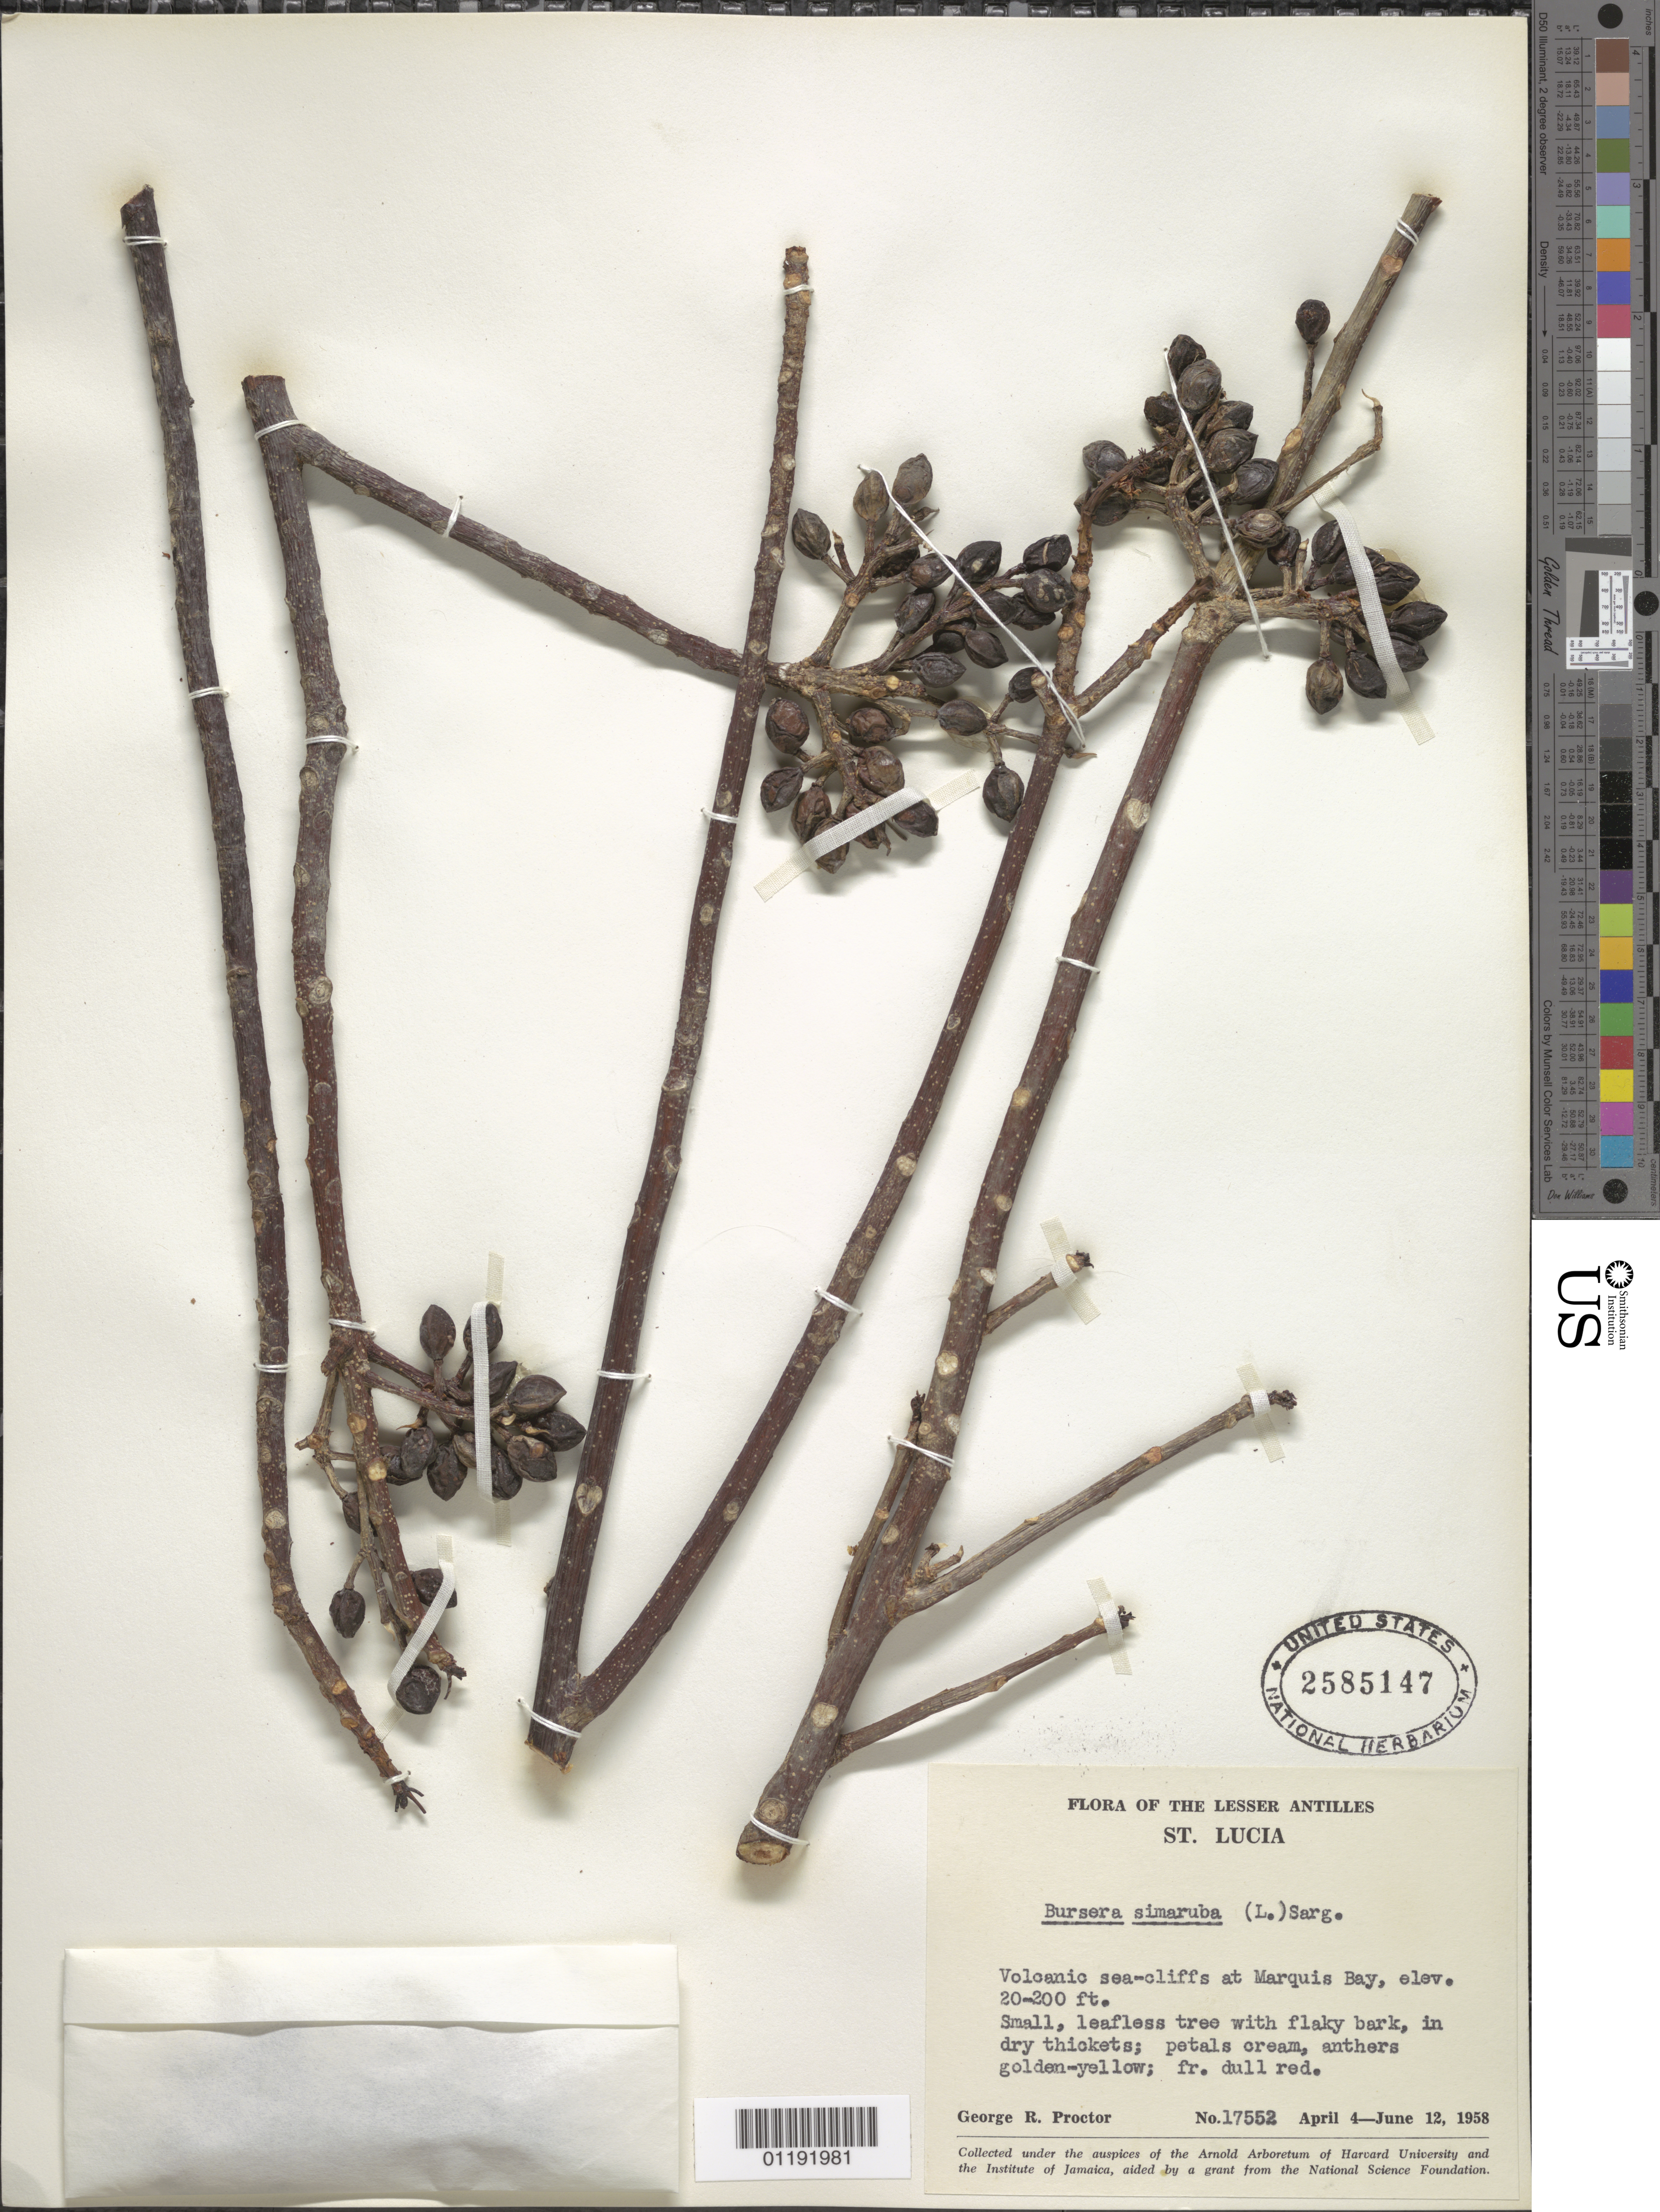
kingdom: Plantae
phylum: Tracheophyta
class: Magnoliopsida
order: Sapindales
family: Burseraceae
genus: Bursera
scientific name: Bursera simaruba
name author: (L.) Sarg.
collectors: G. Proctor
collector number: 17552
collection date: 1958-04-04/1958-06-12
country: St. Lucia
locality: Volcanic sea-cliffs at Marquis Bay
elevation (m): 6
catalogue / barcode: US 2585147